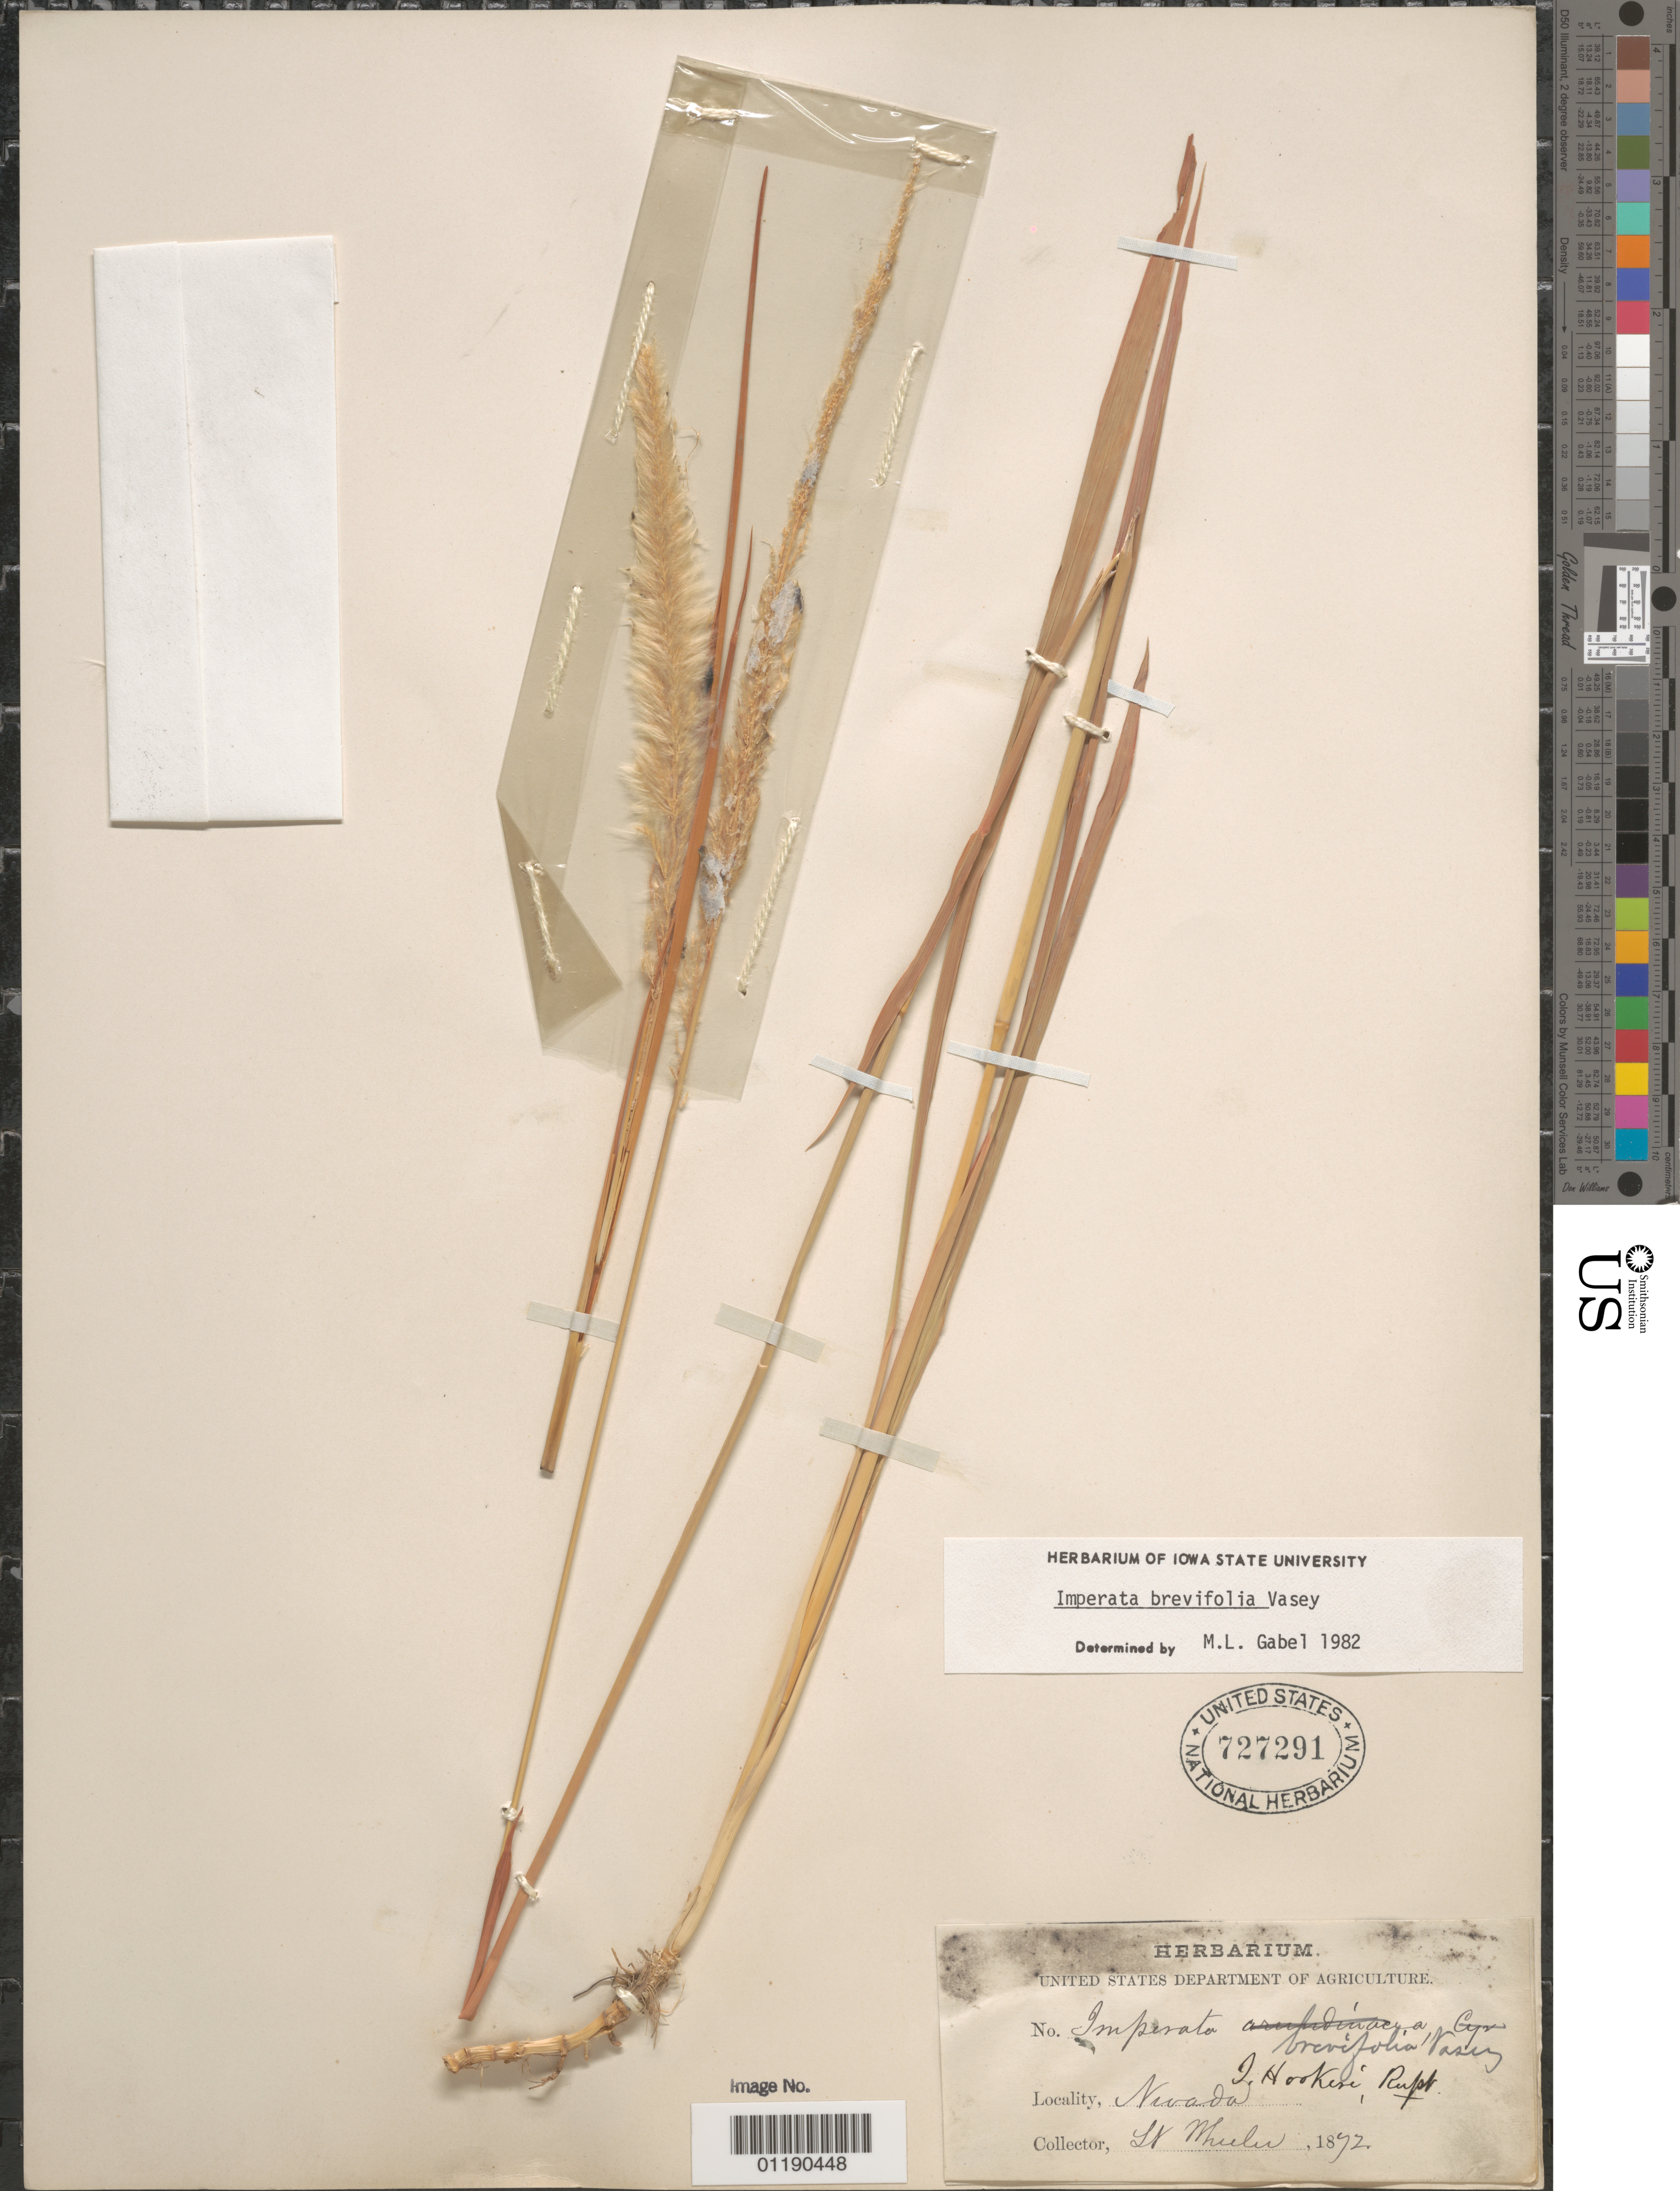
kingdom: Plantae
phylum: Tracheophyta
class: Liliopsida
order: Poales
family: Poaceae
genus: Imperata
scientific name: Imperata brevifolia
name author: Vasey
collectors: -- Wheeler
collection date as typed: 1872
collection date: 1872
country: United States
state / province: Nevada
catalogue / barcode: US 727291